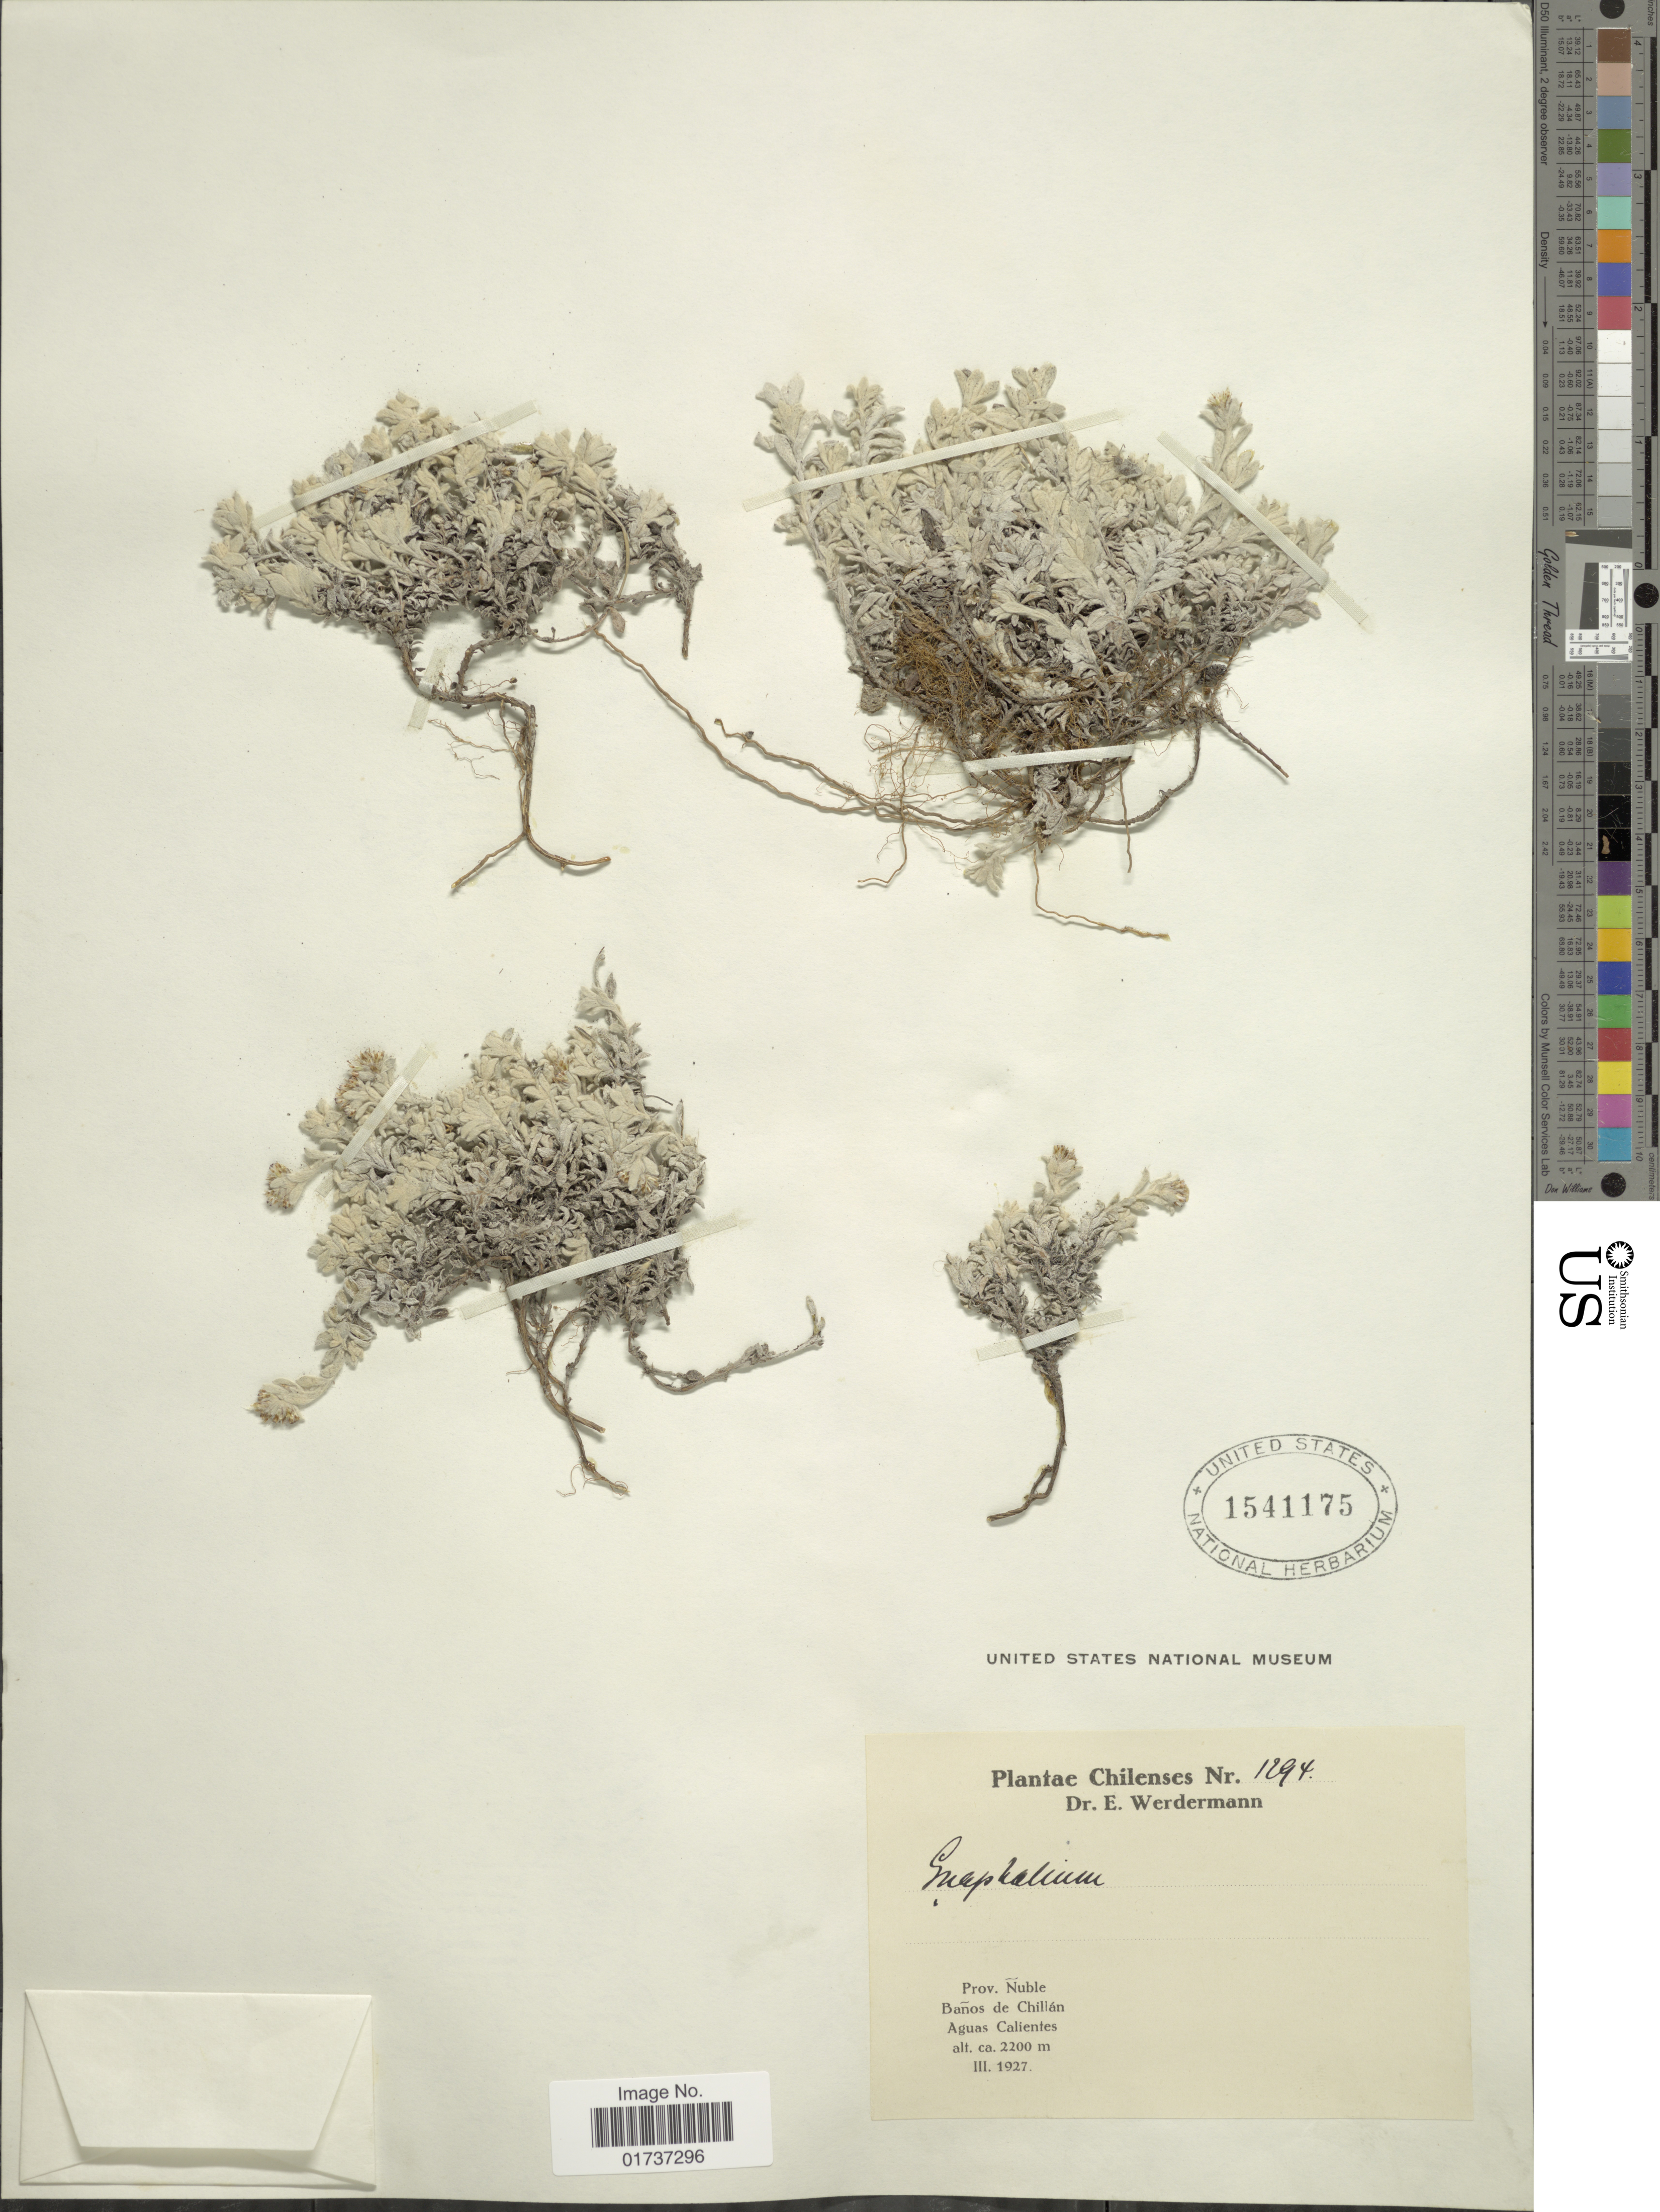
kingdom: Plantae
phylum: Tracheophyta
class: Magnoliopsida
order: Asterales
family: Asteraceae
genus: Gnaphalium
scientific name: Gnaphalium sp.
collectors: E. Wedermann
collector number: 1294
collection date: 1927-03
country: Chile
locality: Prov. Nube, Baños de Chilán, Aguas Calientes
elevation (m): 2200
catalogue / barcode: US 1541175